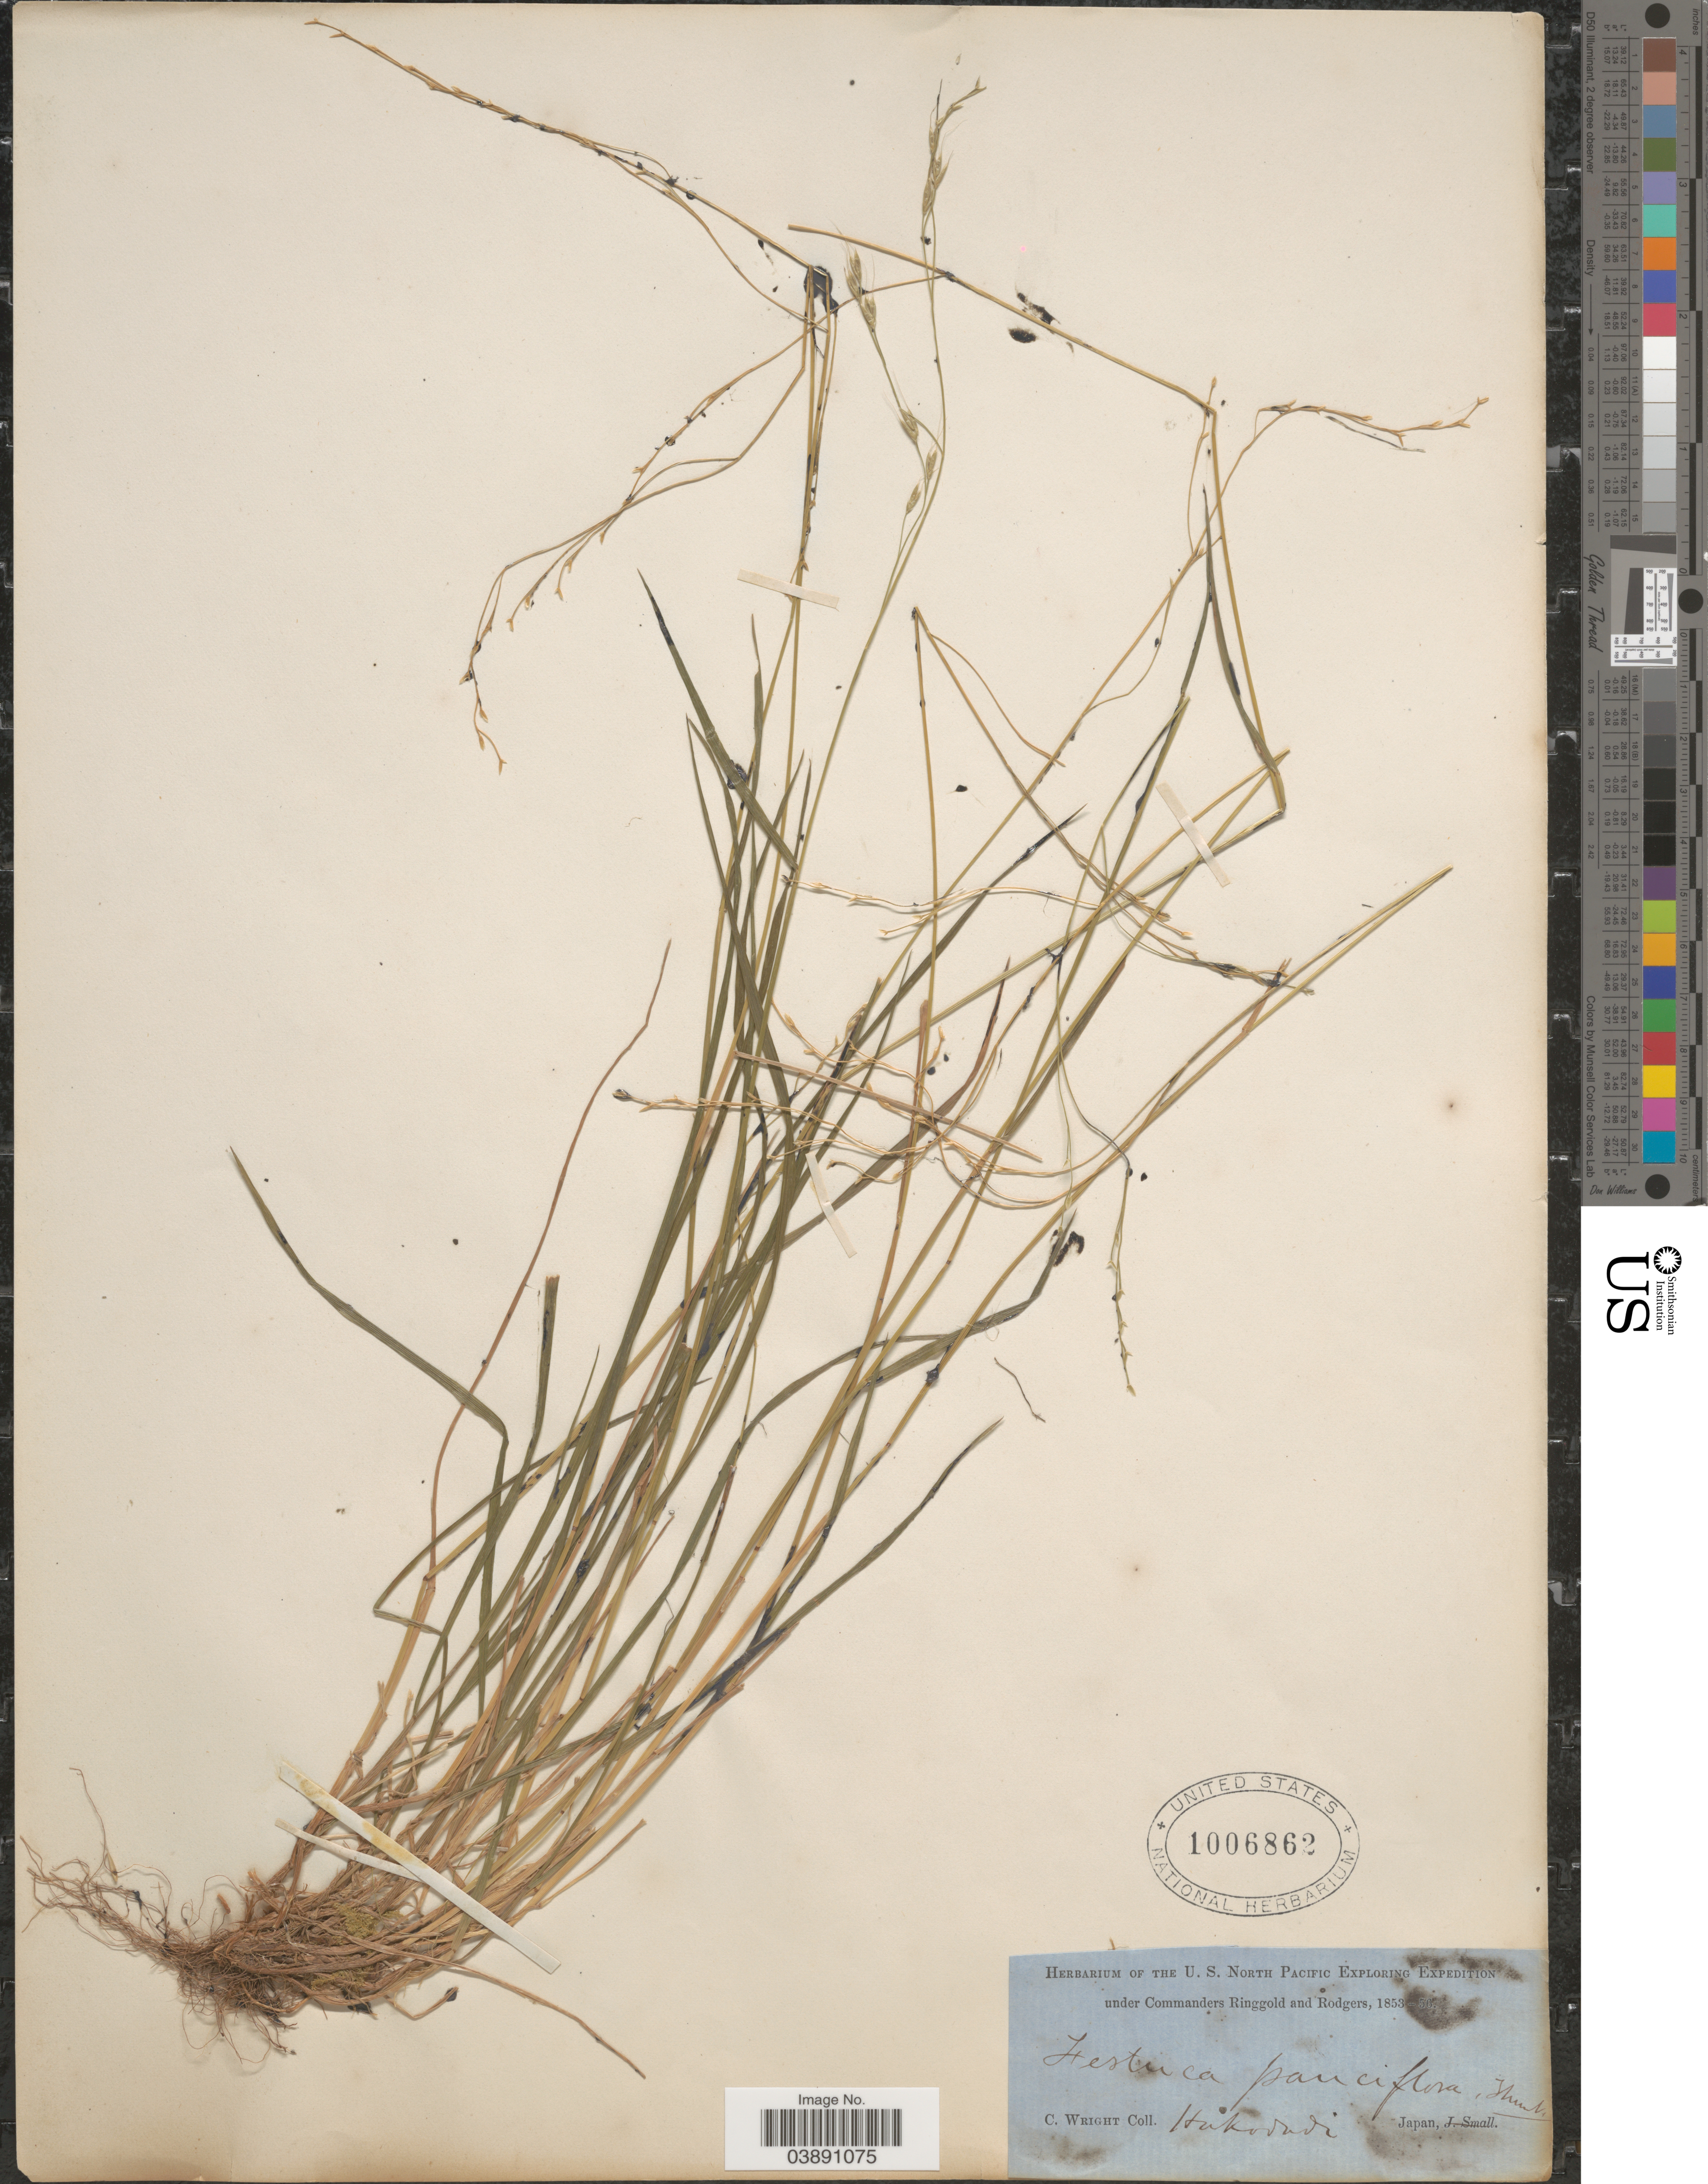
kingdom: Plantae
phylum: Tracheophyta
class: Liliopsida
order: Poales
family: Poaceae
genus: Festuca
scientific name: Festuca parvigluma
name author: Steud.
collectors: C. Wright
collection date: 1853/1856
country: Japan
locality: Hakodadi.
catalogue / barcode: US 1006862